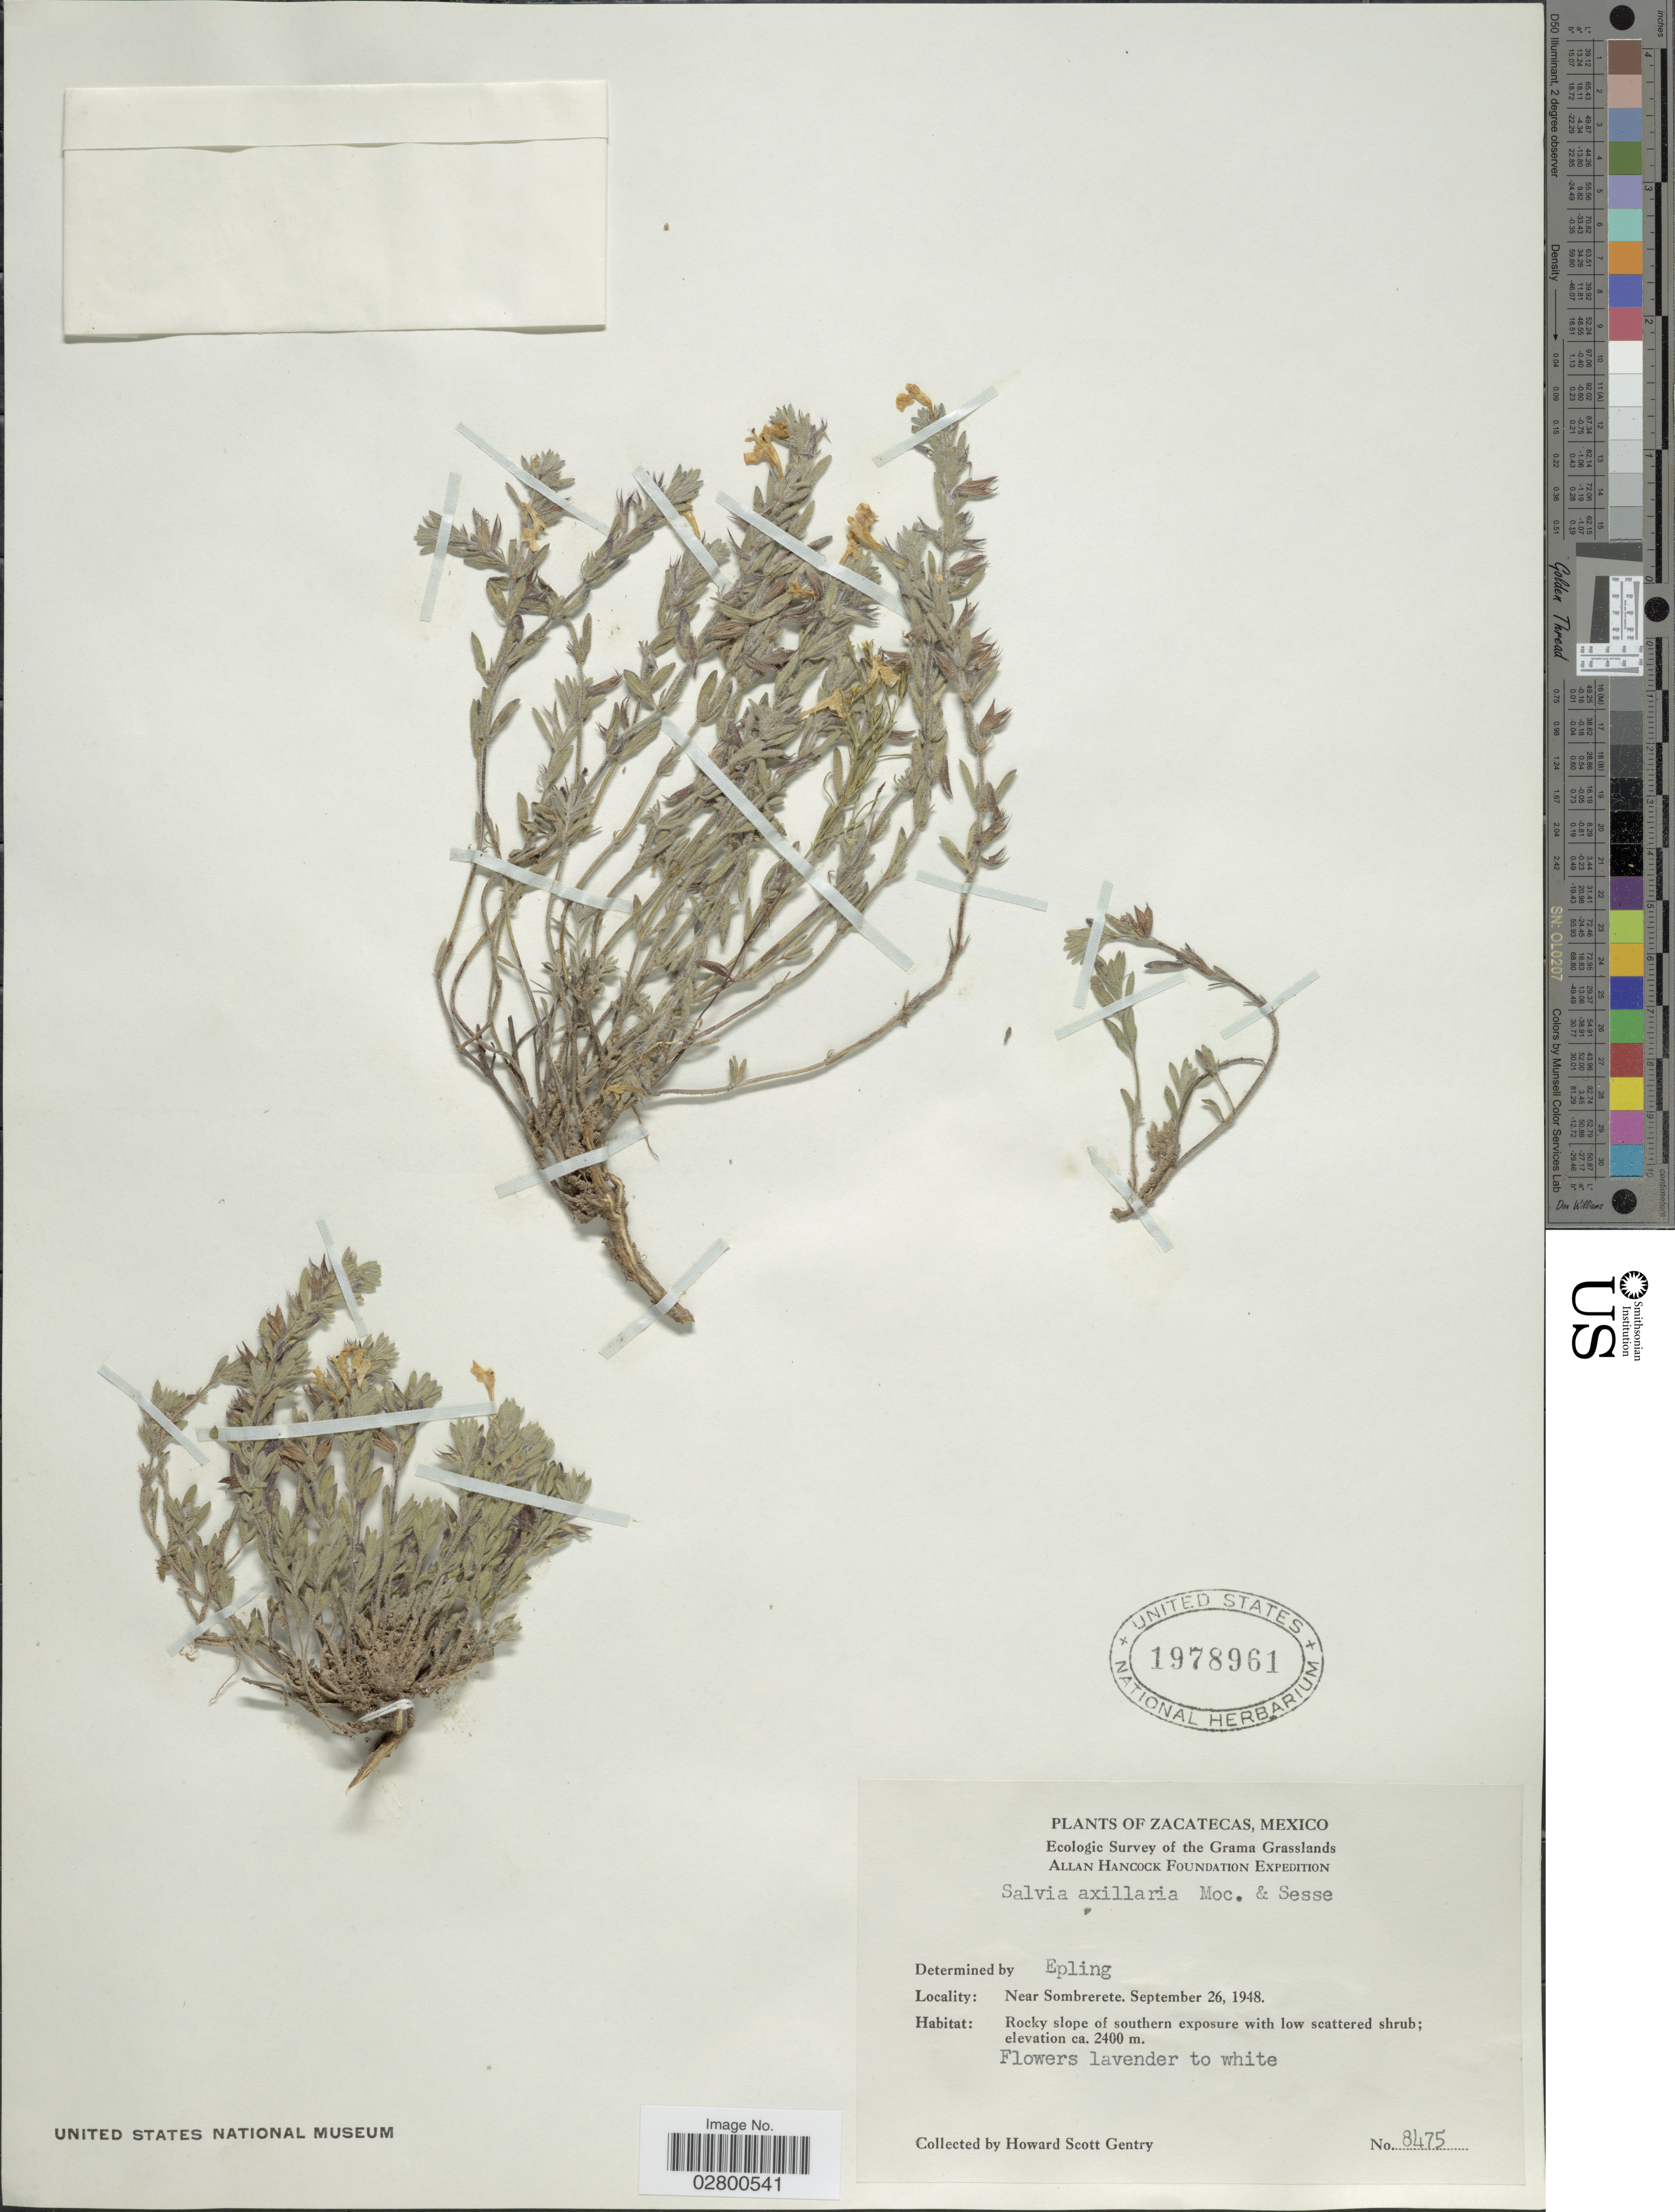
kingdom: Plantae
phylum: Tracheophyta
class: Magnoliopsida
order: Lamiales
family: Lamiaceae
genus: Salvia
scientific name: Salvia axillaris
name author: Moc. & Sessé ex Benth.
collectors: H. S. Gentry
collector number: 8475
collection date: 1948-09-26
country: Mexico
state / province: Zacatecas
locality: The Grama Grasslands. Near Sombrerete.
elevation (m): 2400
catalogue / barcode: US 1978961